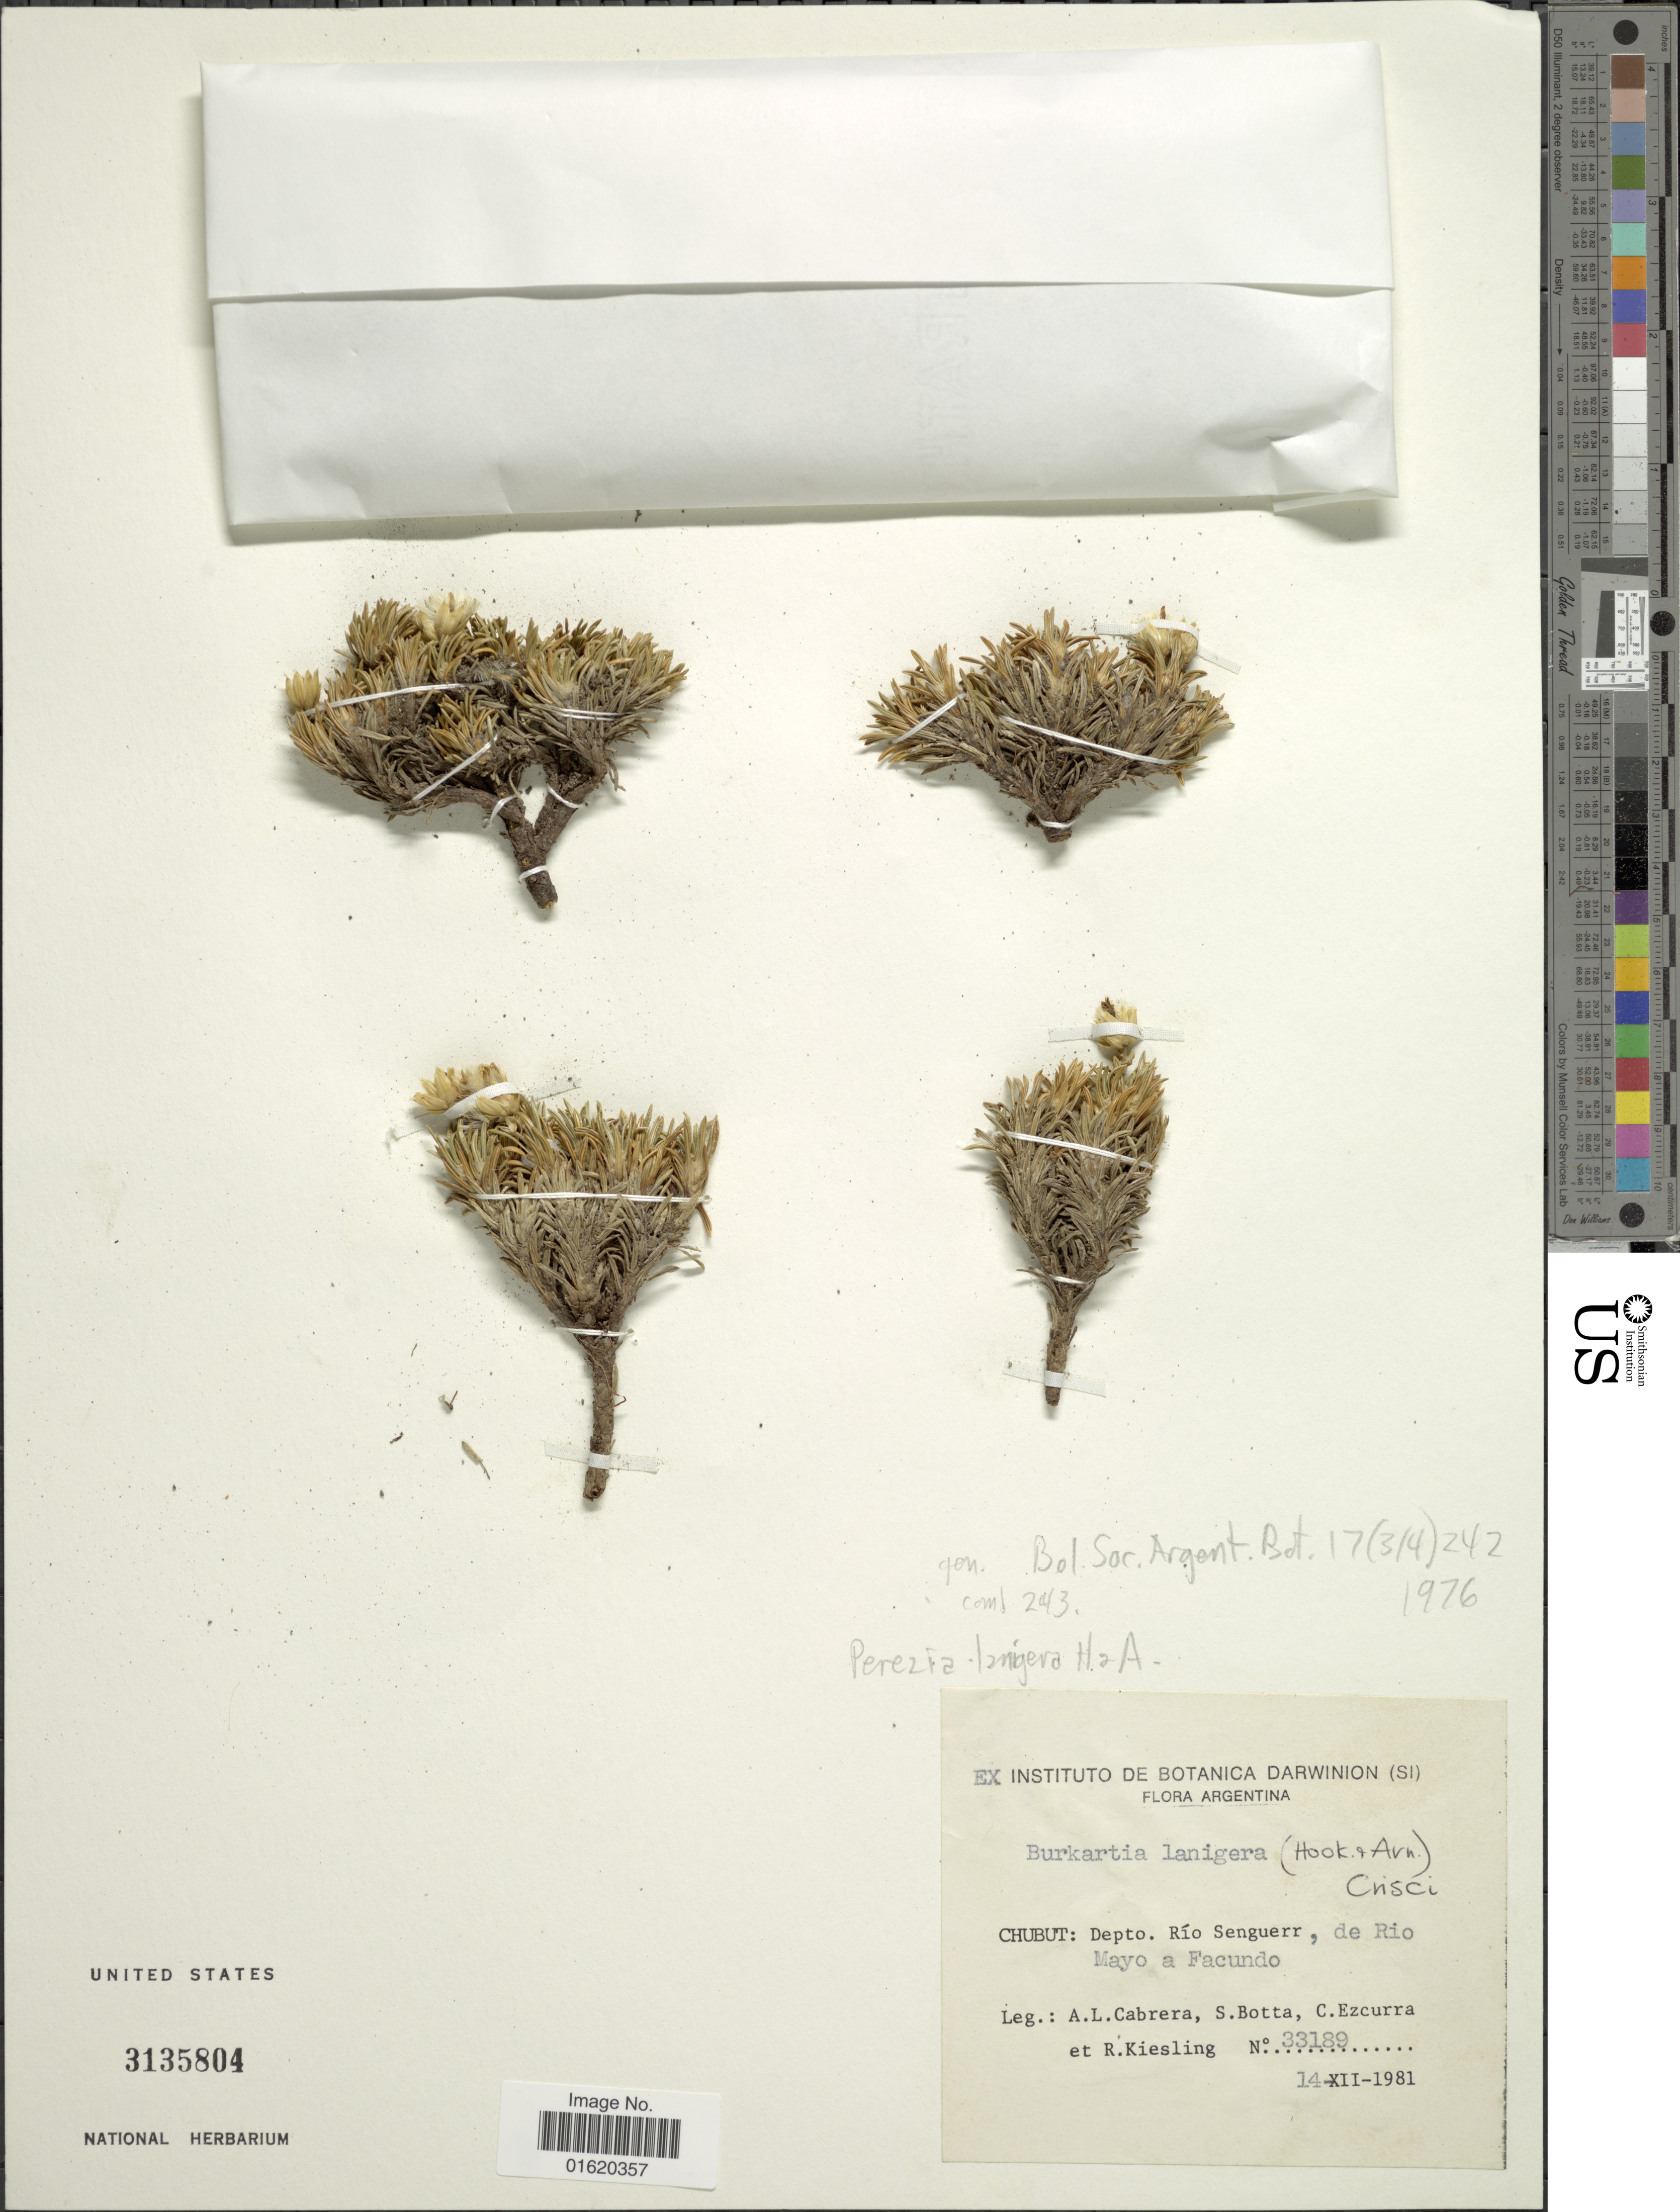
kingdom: Plantae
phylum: Tracheophyta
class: Magnoliopsida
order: Asterales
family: Asteraceae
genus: Burkartia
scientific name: Burkartia lanigera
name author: (Hook. & Arn.) Crisci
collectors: A. L. Cabrera, S. Botta, C. Ezcurra & R. Kiesling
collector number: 33189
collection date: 1981-12-14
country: Argentina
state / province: Chubut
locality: Depto. Río Senguerr, de Rio Mayo a Facundo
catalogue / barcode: US 3135804